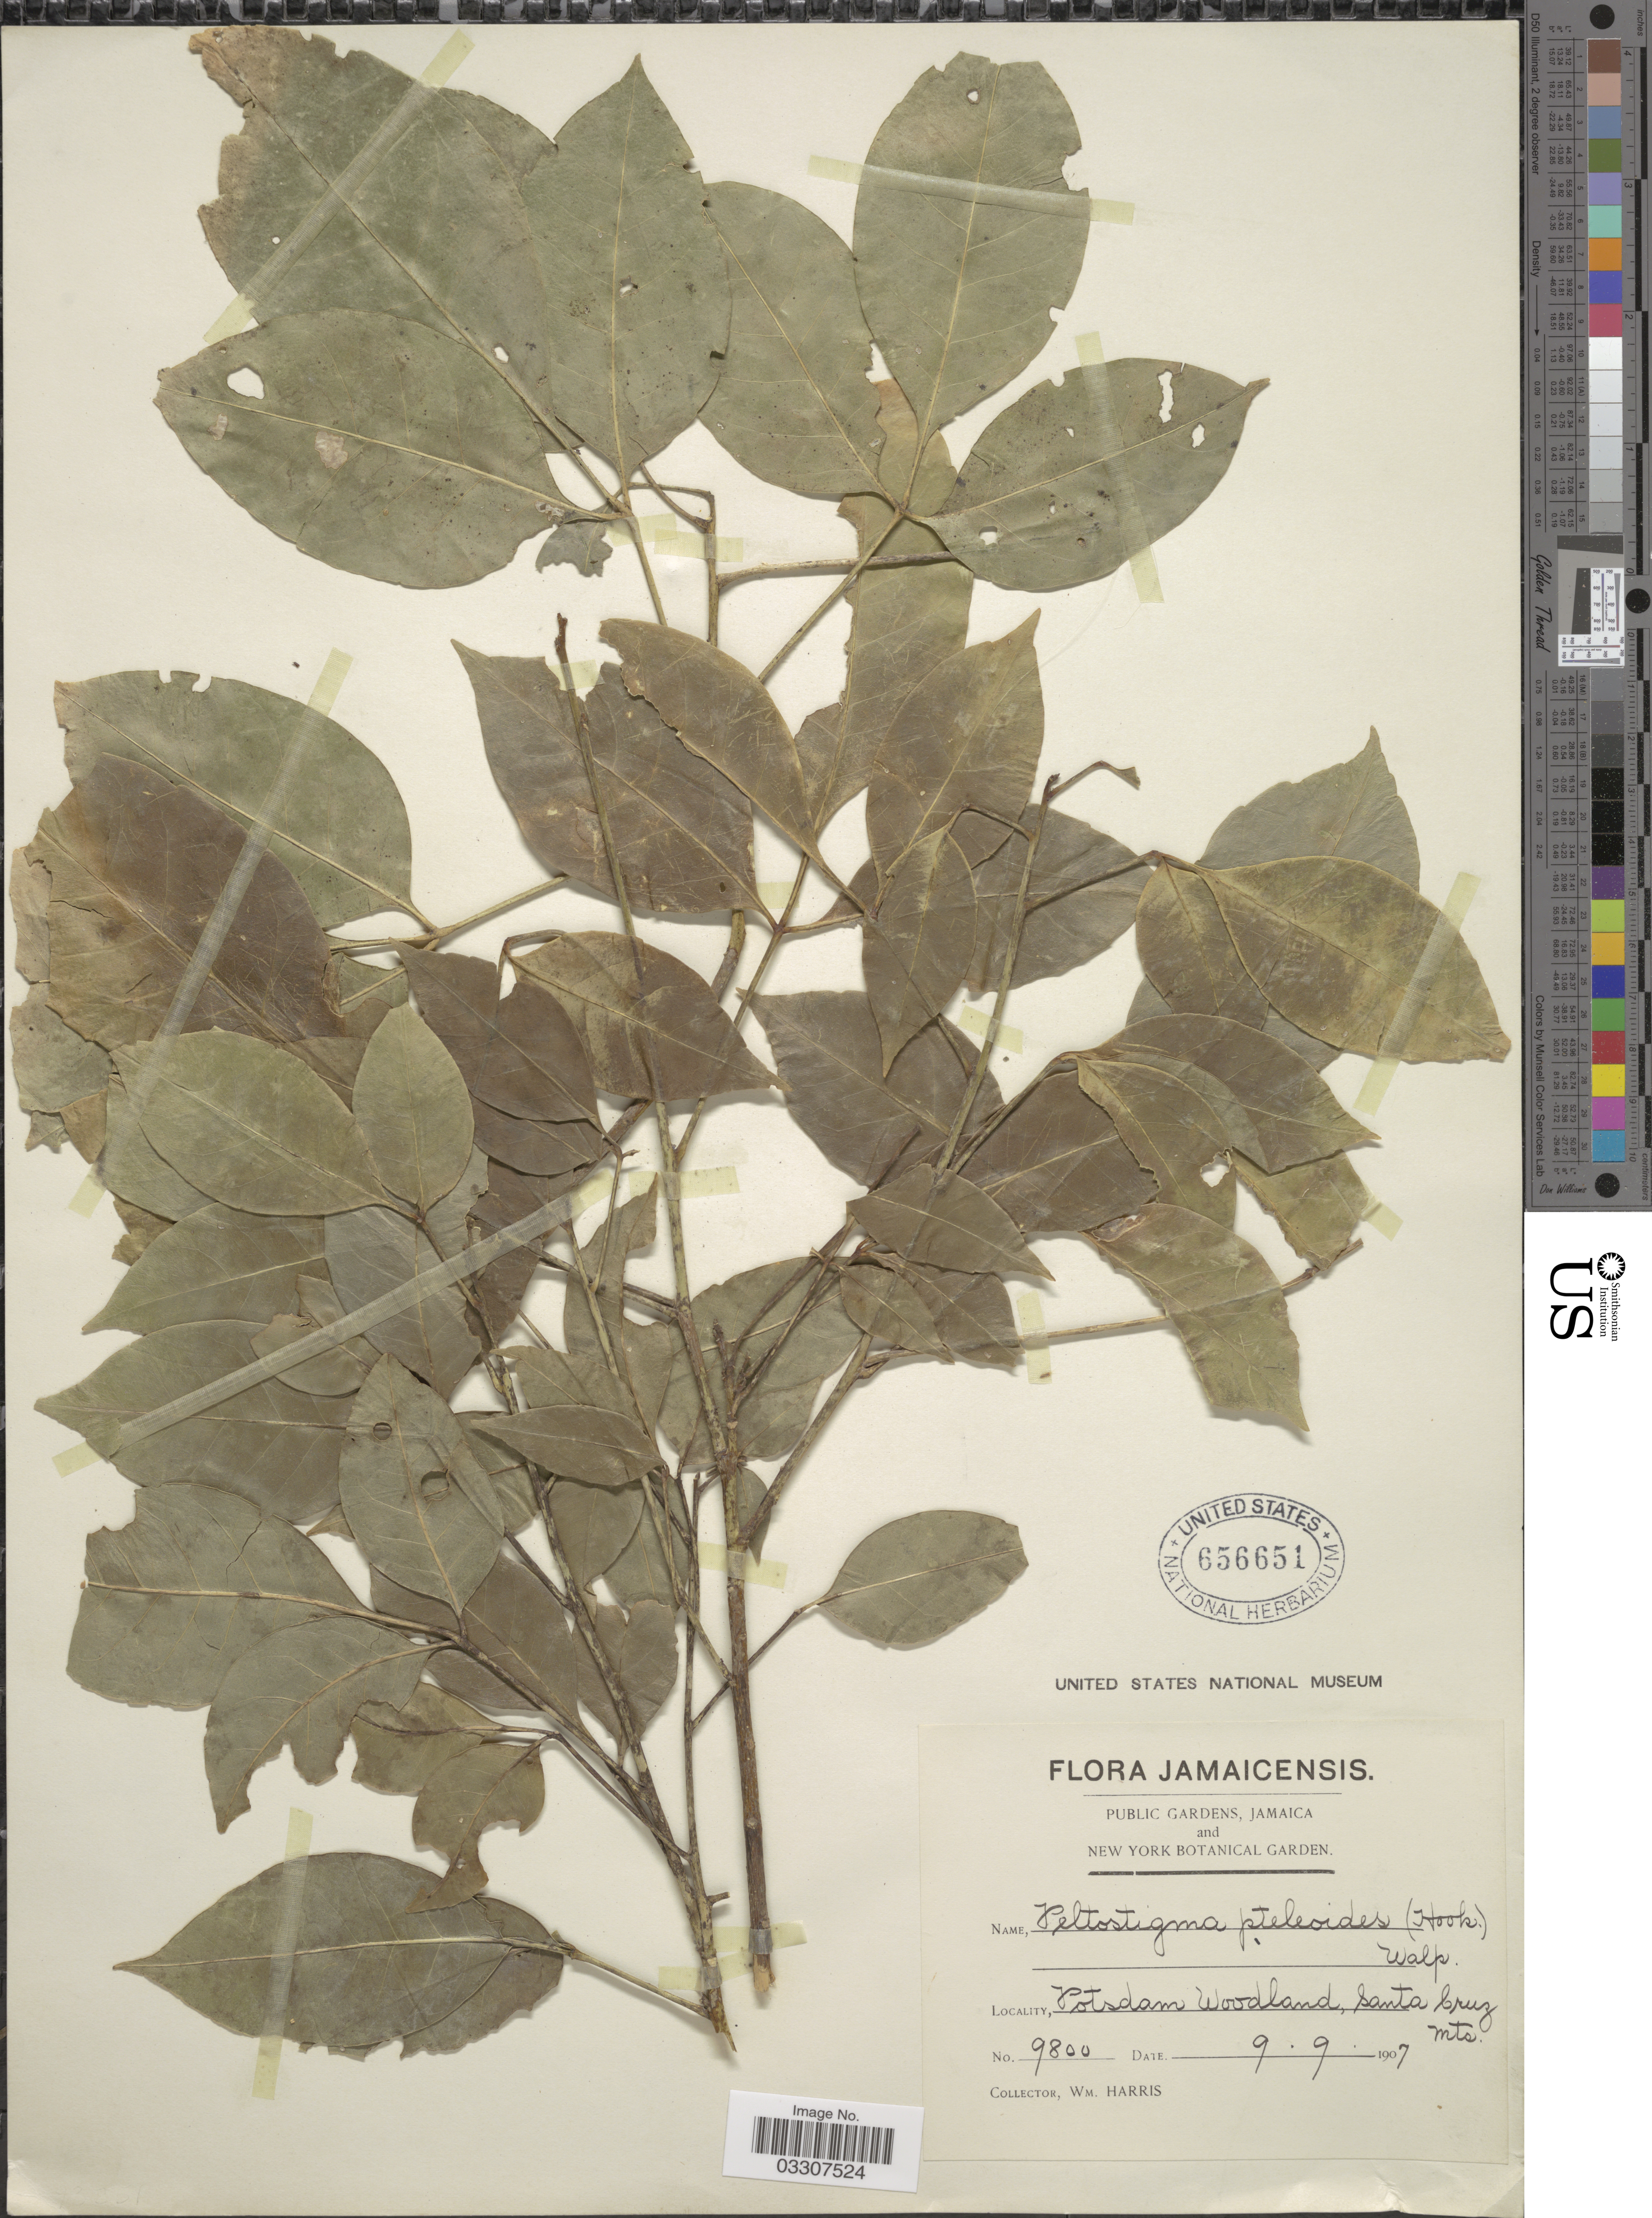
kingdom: Plantae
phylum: Tracheophyta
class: Magnoliopsida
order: Sapindales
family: Rutaceae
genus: Peltostigma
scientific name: Peltostigma pteleoides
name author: (Hook.) Walp.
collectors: W. H. Harris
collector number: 9800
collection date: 1907-09-09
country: Jamaica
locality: Potsdam Woodland, Santa Cruz Mts.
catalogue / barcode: US 656651